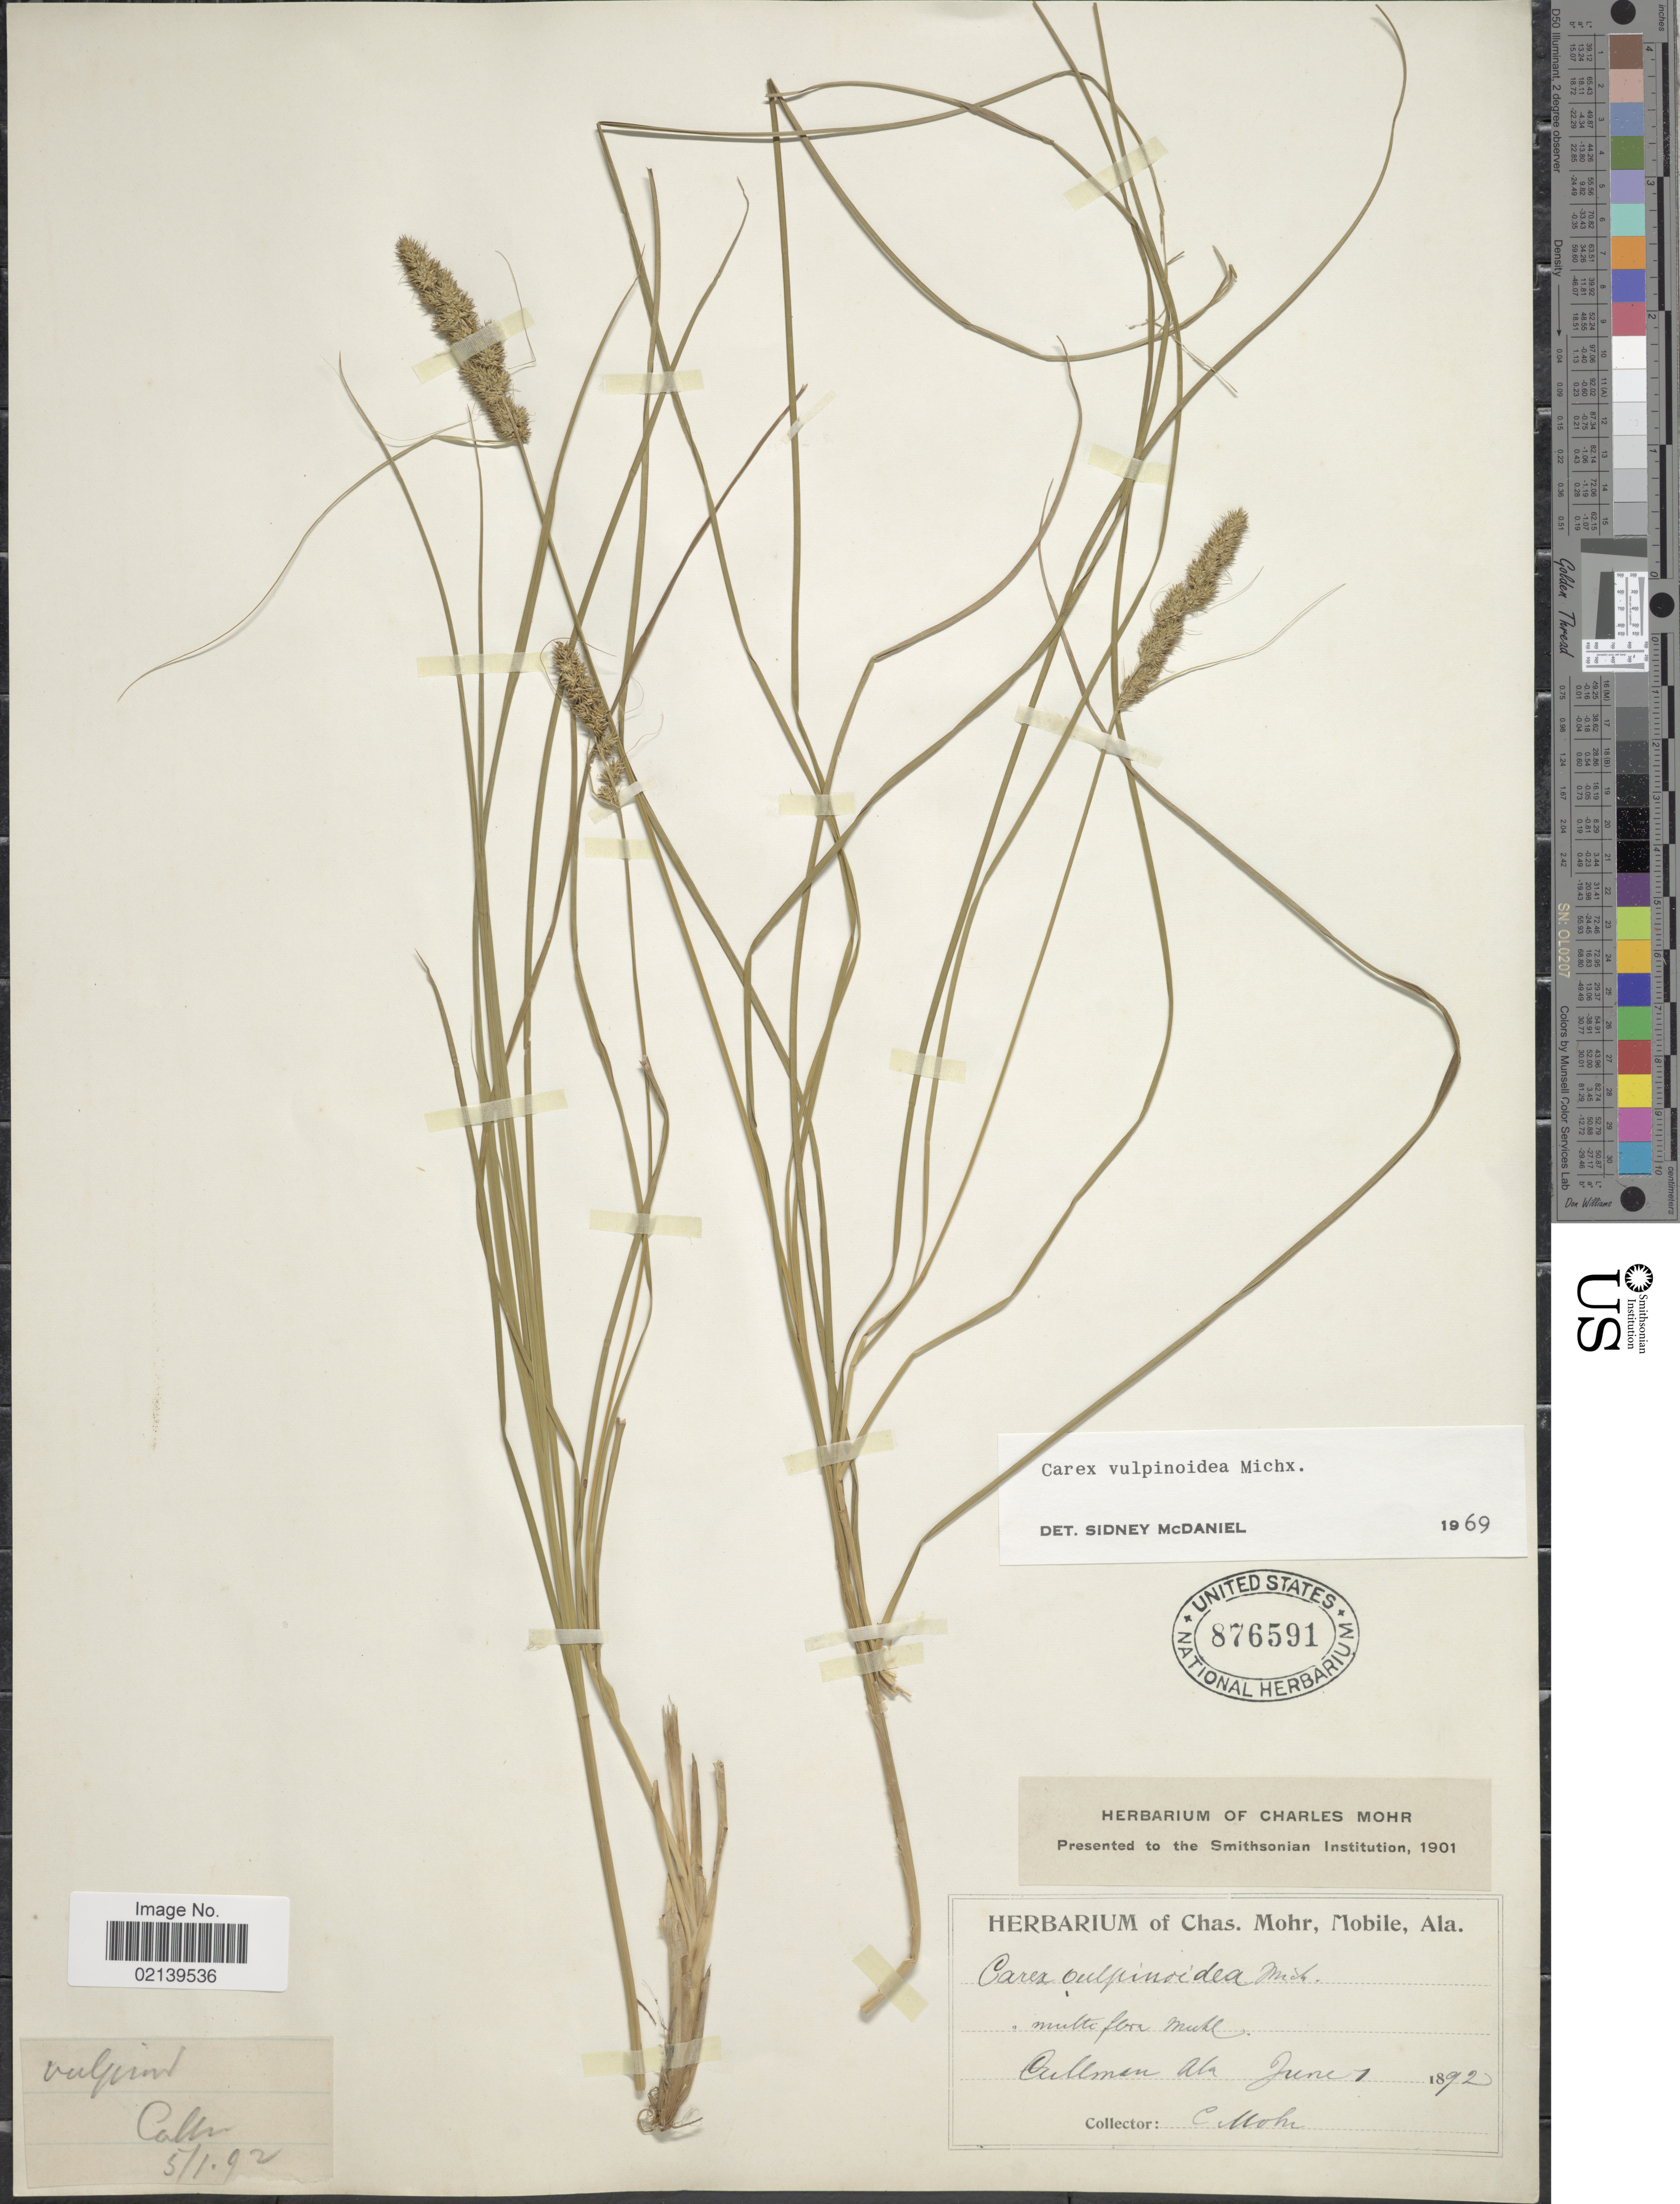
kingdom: Plantae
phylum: Tracheophyta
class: Liliopsida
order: Poales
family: Cyperaceae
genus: Carex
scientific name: Carex vulpinoidea Michx.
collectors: C. T. Mohr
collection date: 1892-06-01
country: United States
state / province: Alabama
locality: Cullman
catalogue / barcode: US 876591